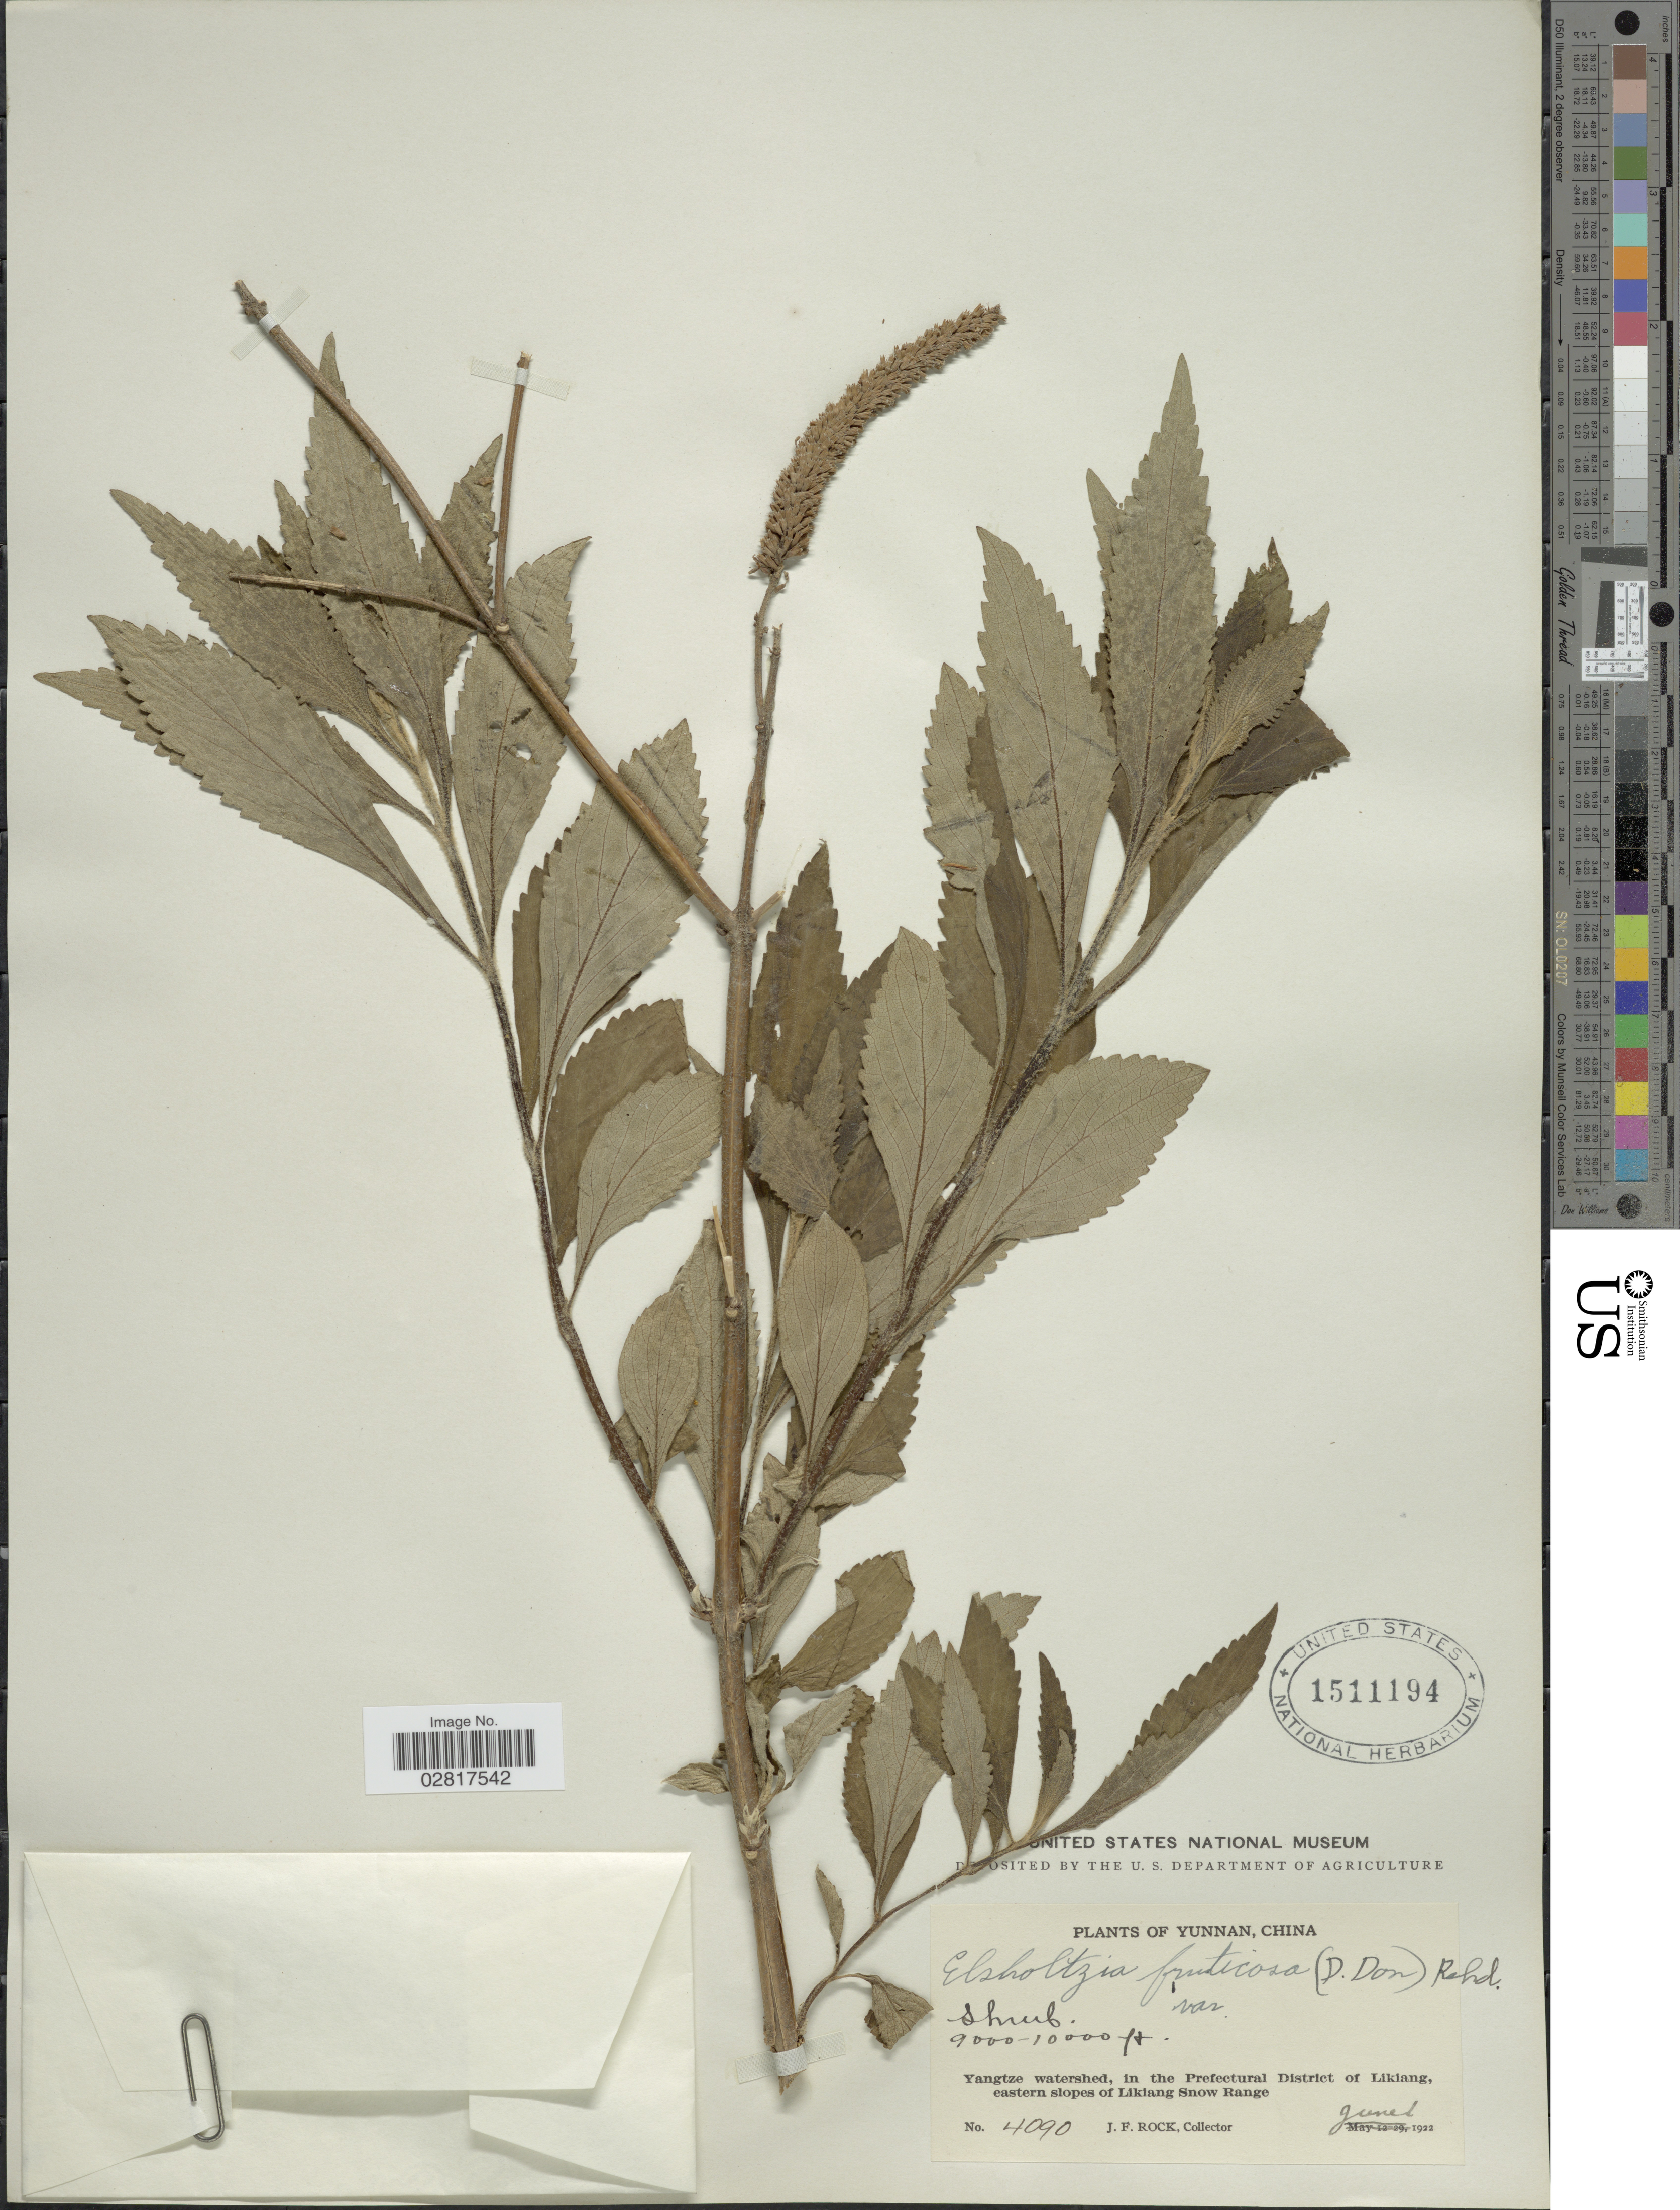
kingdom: Plantae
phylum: Tracheophyta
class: Magnoliopsida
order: Lamiales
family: Lamiaceae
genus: Elsholtzia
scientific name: Elsholtzia fruticosa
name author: (D. Don) Rehder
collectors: J. Rock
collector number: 4090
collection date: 1922-06-01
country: China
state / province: Yunnan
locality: Yangtze watershed, Prefectural District of Likiang, eastern slopes of Likiang Snow Range.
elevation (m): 2743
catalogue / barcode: US 1511194